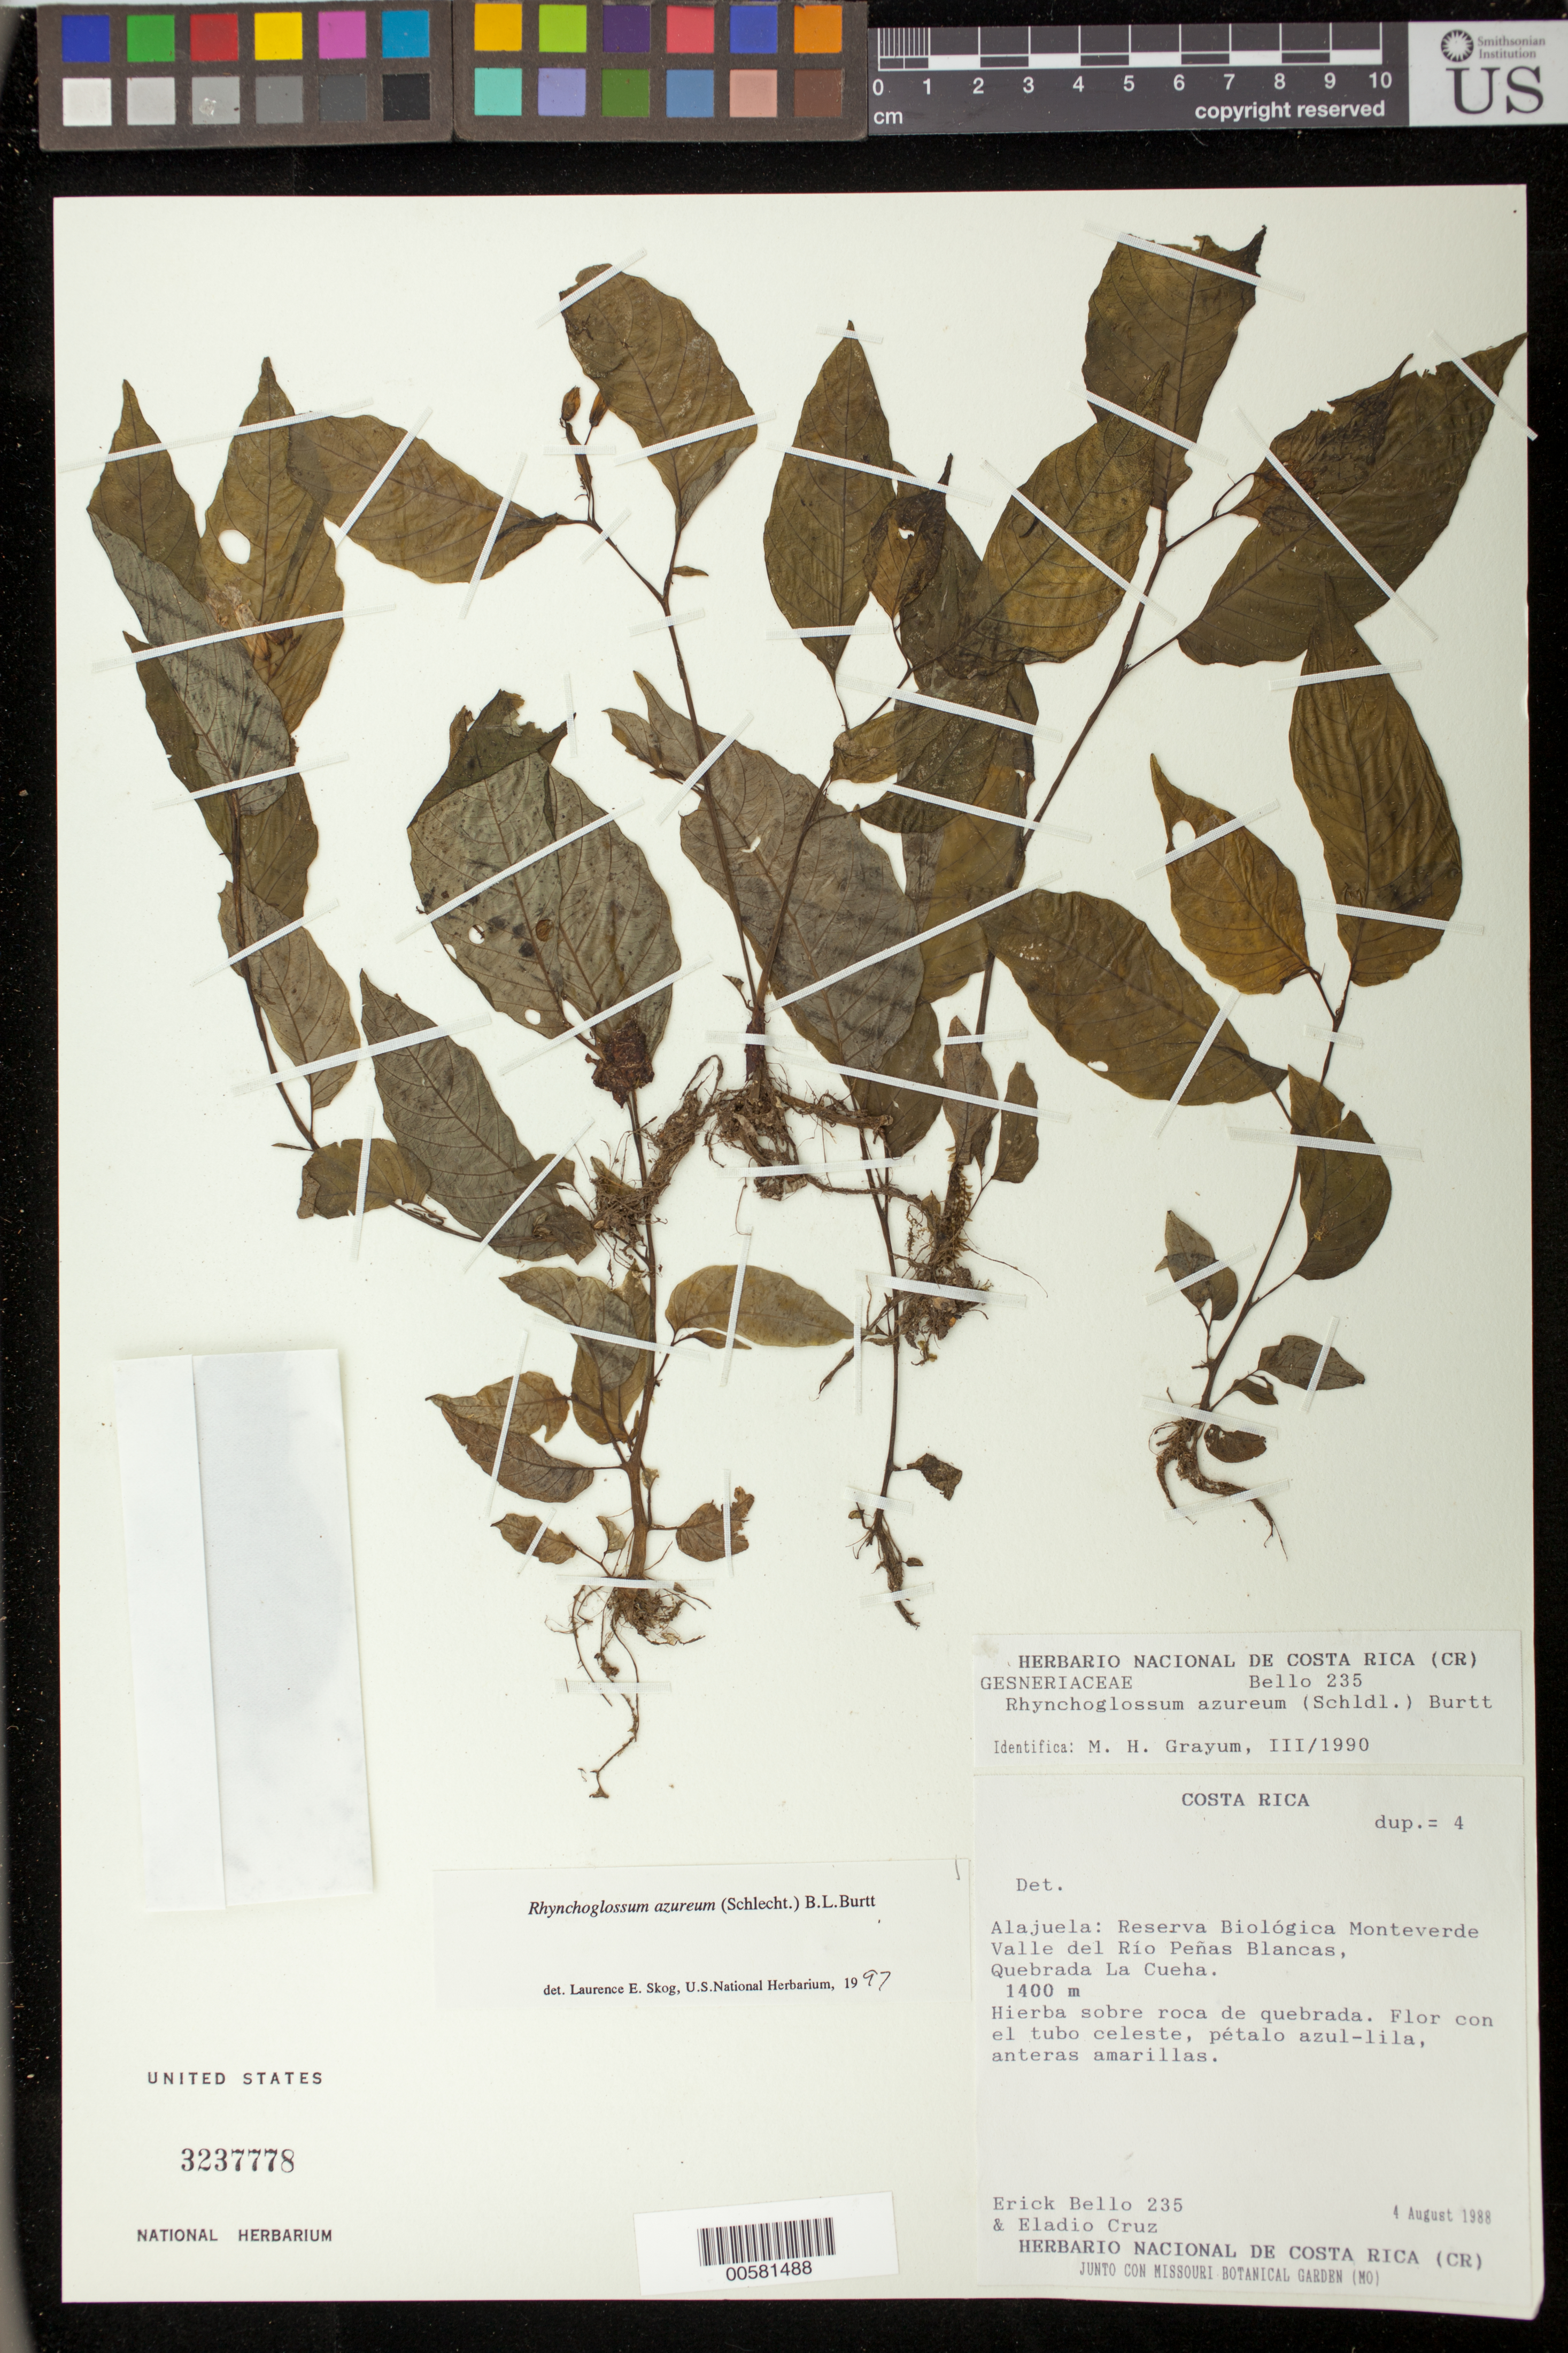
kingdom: Plantae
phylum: Tracheophyta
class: Magnoliopsida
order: Lamiales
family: Gesneriaceae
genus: Rhynchoglossum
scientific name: Rhynchoglossum azureum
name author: (Schltdl.) B.L. Burtt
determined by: Skog, Laurence E.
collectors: E. Bello & E. Cruz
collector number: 235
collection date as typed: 04 Aug 1988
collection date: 1988-08-04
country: Costa Rica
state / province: Alajuela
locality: Reserva Biológica Monteverde; Valle del Río Peñas Blancas, Quebrada La Cueha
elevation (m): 1400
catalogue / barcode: US 3237778